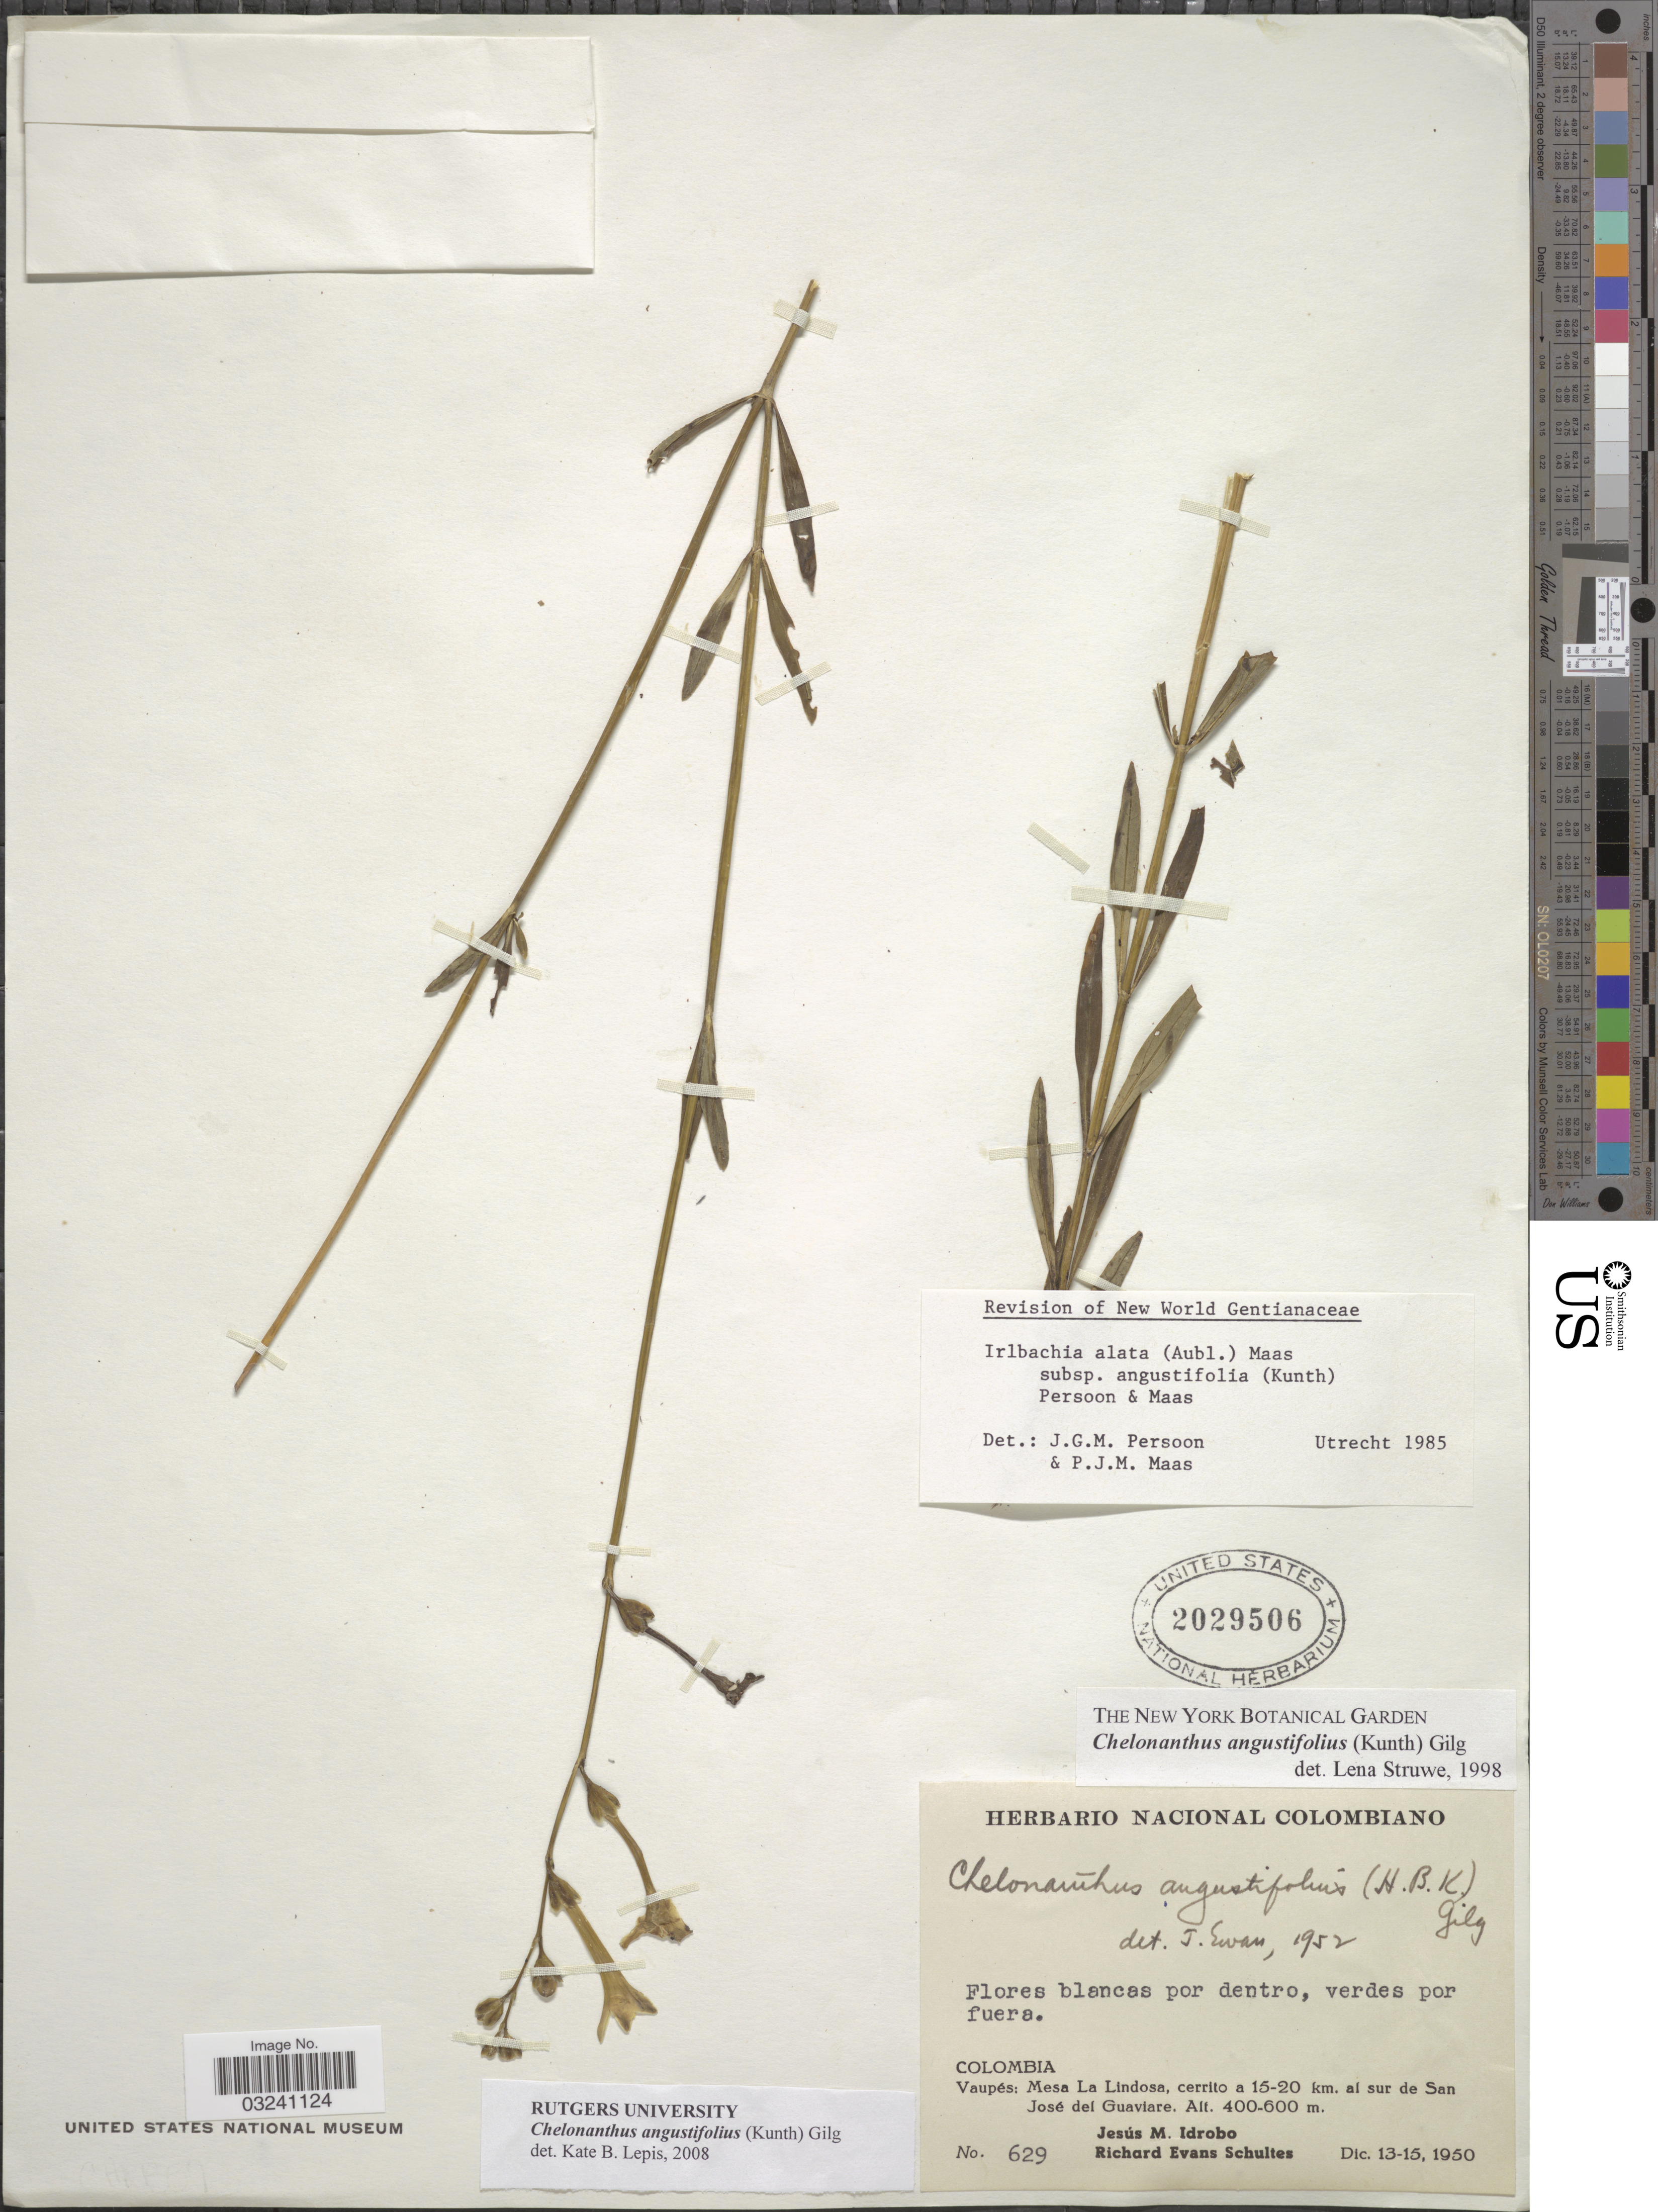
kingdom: Plantae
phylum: Tracheophyta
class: Magnoliopsida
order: Gentianales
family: Gentianaceae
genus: Chelonanthus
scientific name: Chelonanthus angustifolius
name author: (Kunth) Gilg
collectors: J. M. Idrobo & R. E. Schultes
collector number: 629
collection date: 1950-12-13/1950-12-15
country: Colombia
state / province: Vaupés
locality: Mesa La Lindosa, cerrito a 15-20 km. l sur de San José del Guaviare.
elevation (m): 400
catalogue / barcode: US 2029506